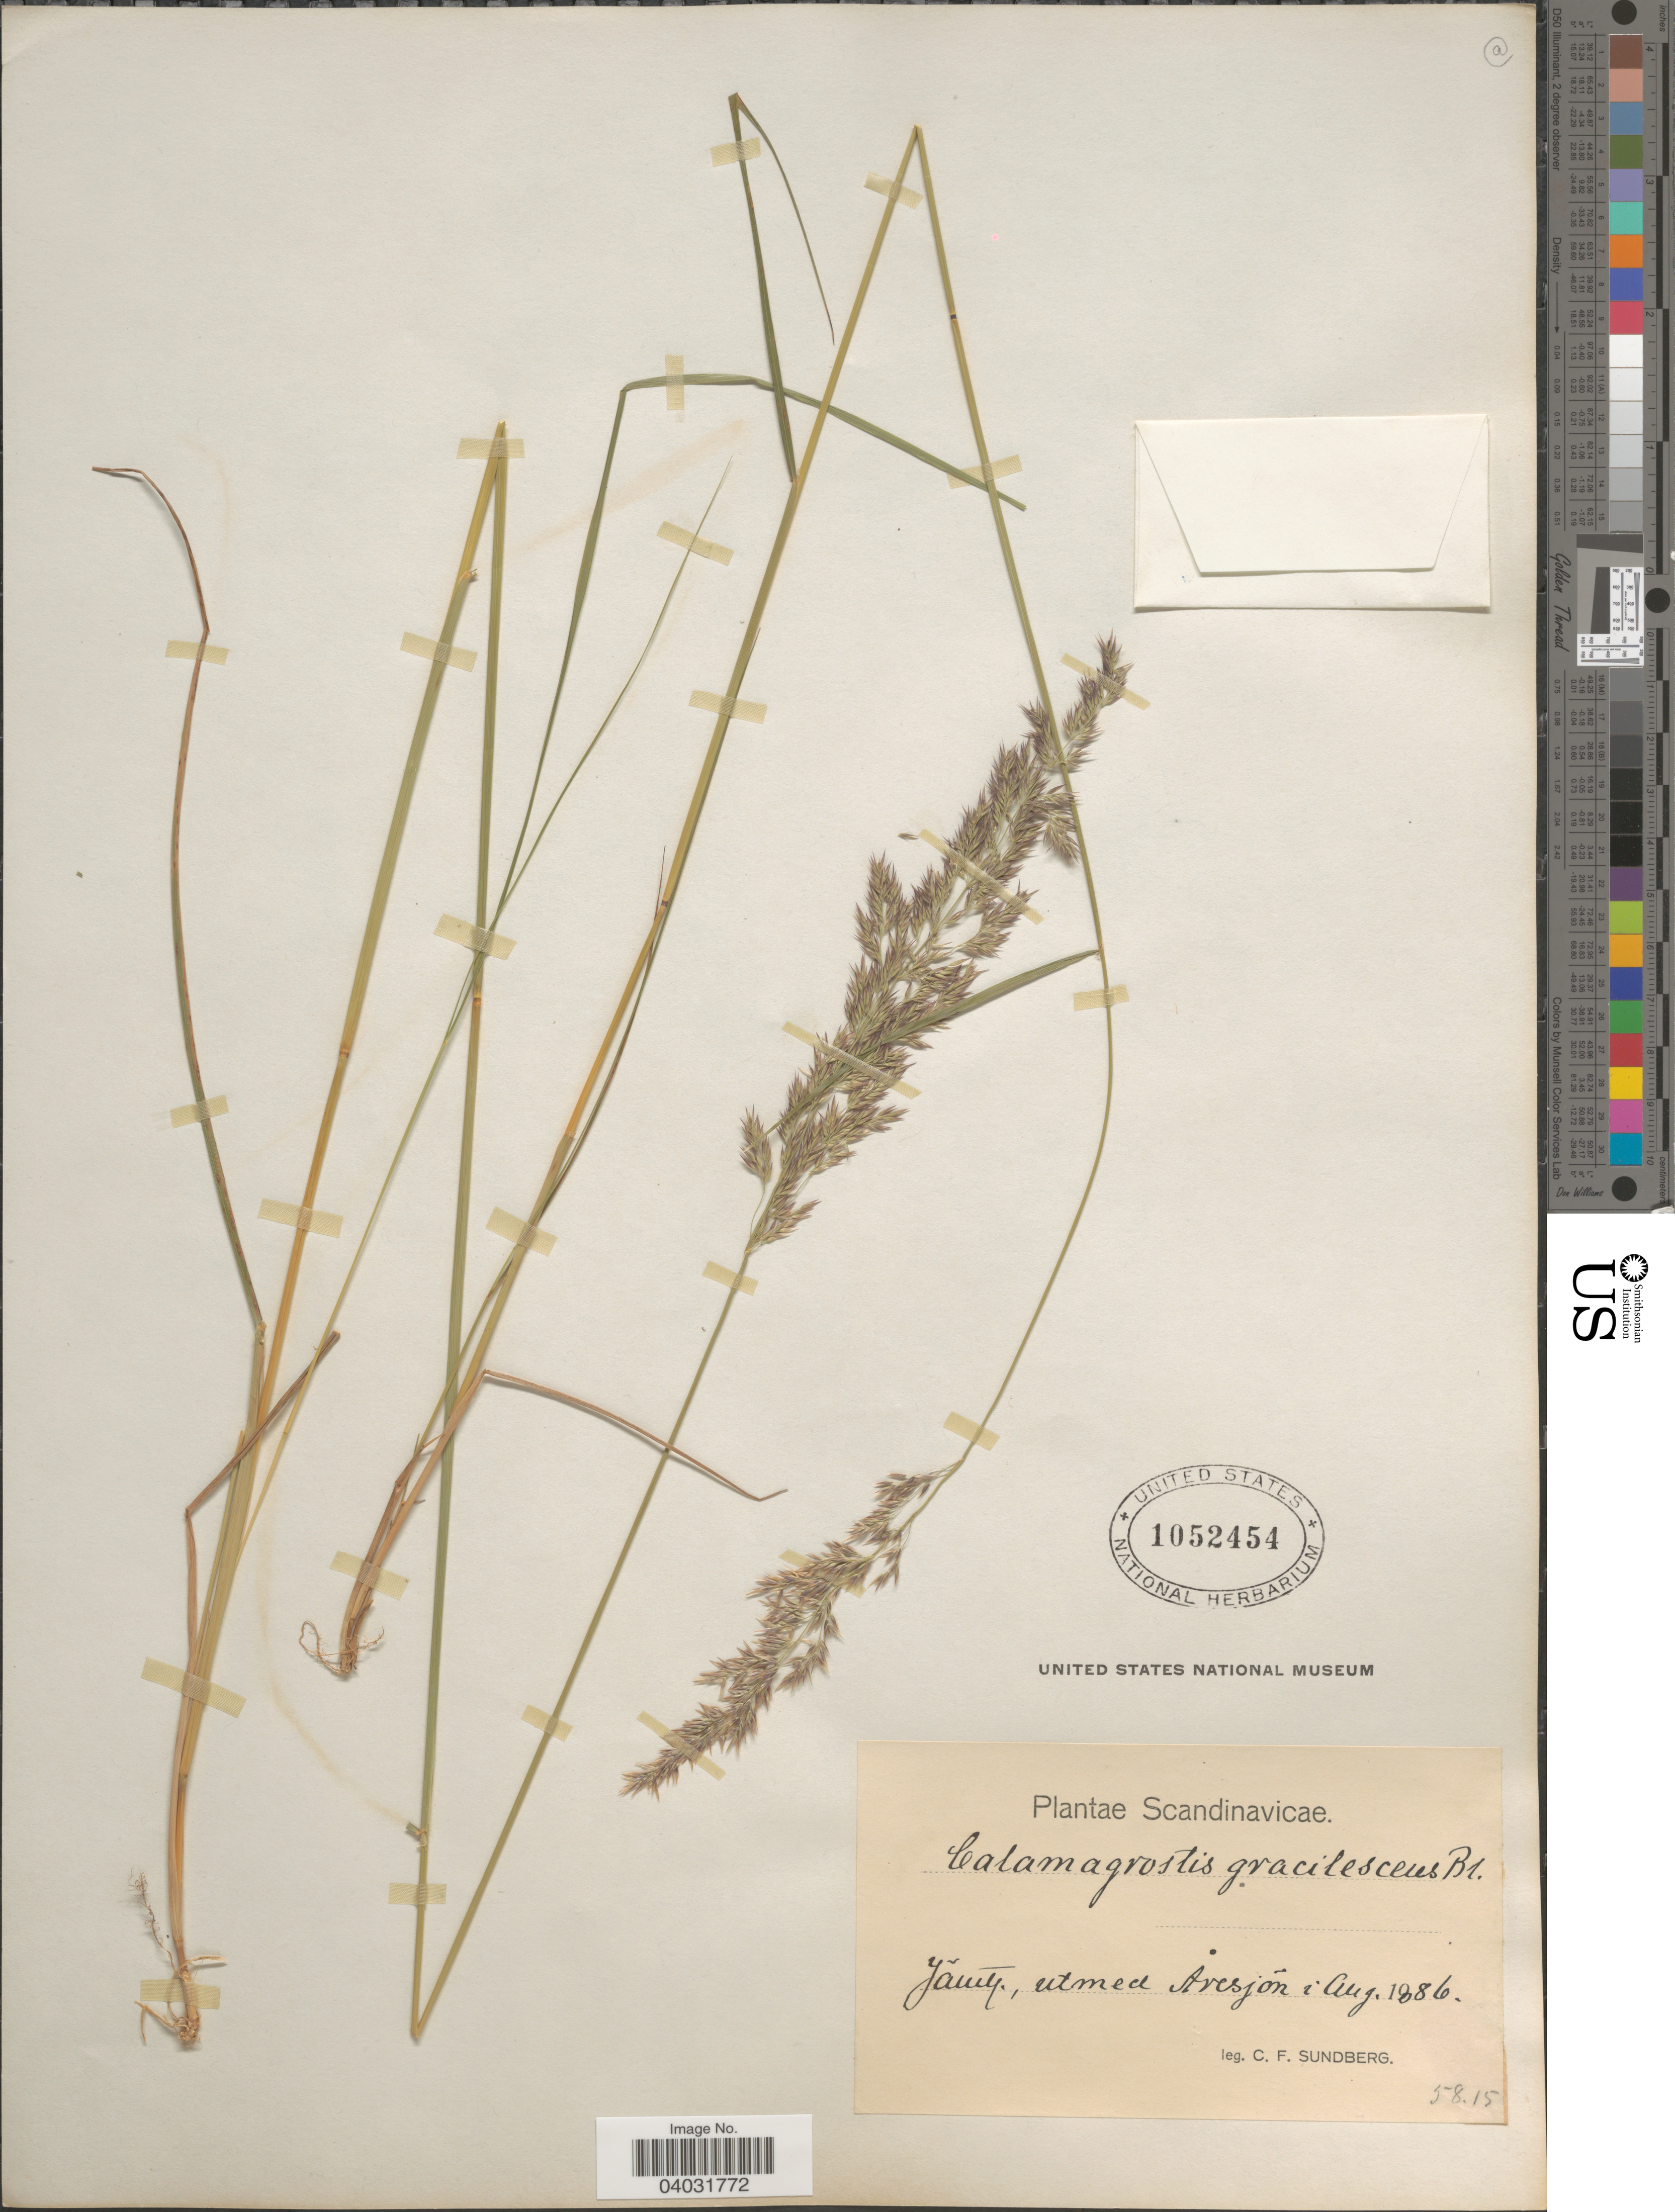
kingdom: Plantae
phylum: Tracheophyta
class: Liliopsida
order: Poales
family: Poaceae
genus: Calamagrostis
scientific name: Calamagrostis x gracilescens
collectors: C. F. Sundberg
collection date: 1886-08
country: Sweden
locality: Scandinavicae. Jãmt., utmed Avesjón.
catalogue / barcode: US 1052454